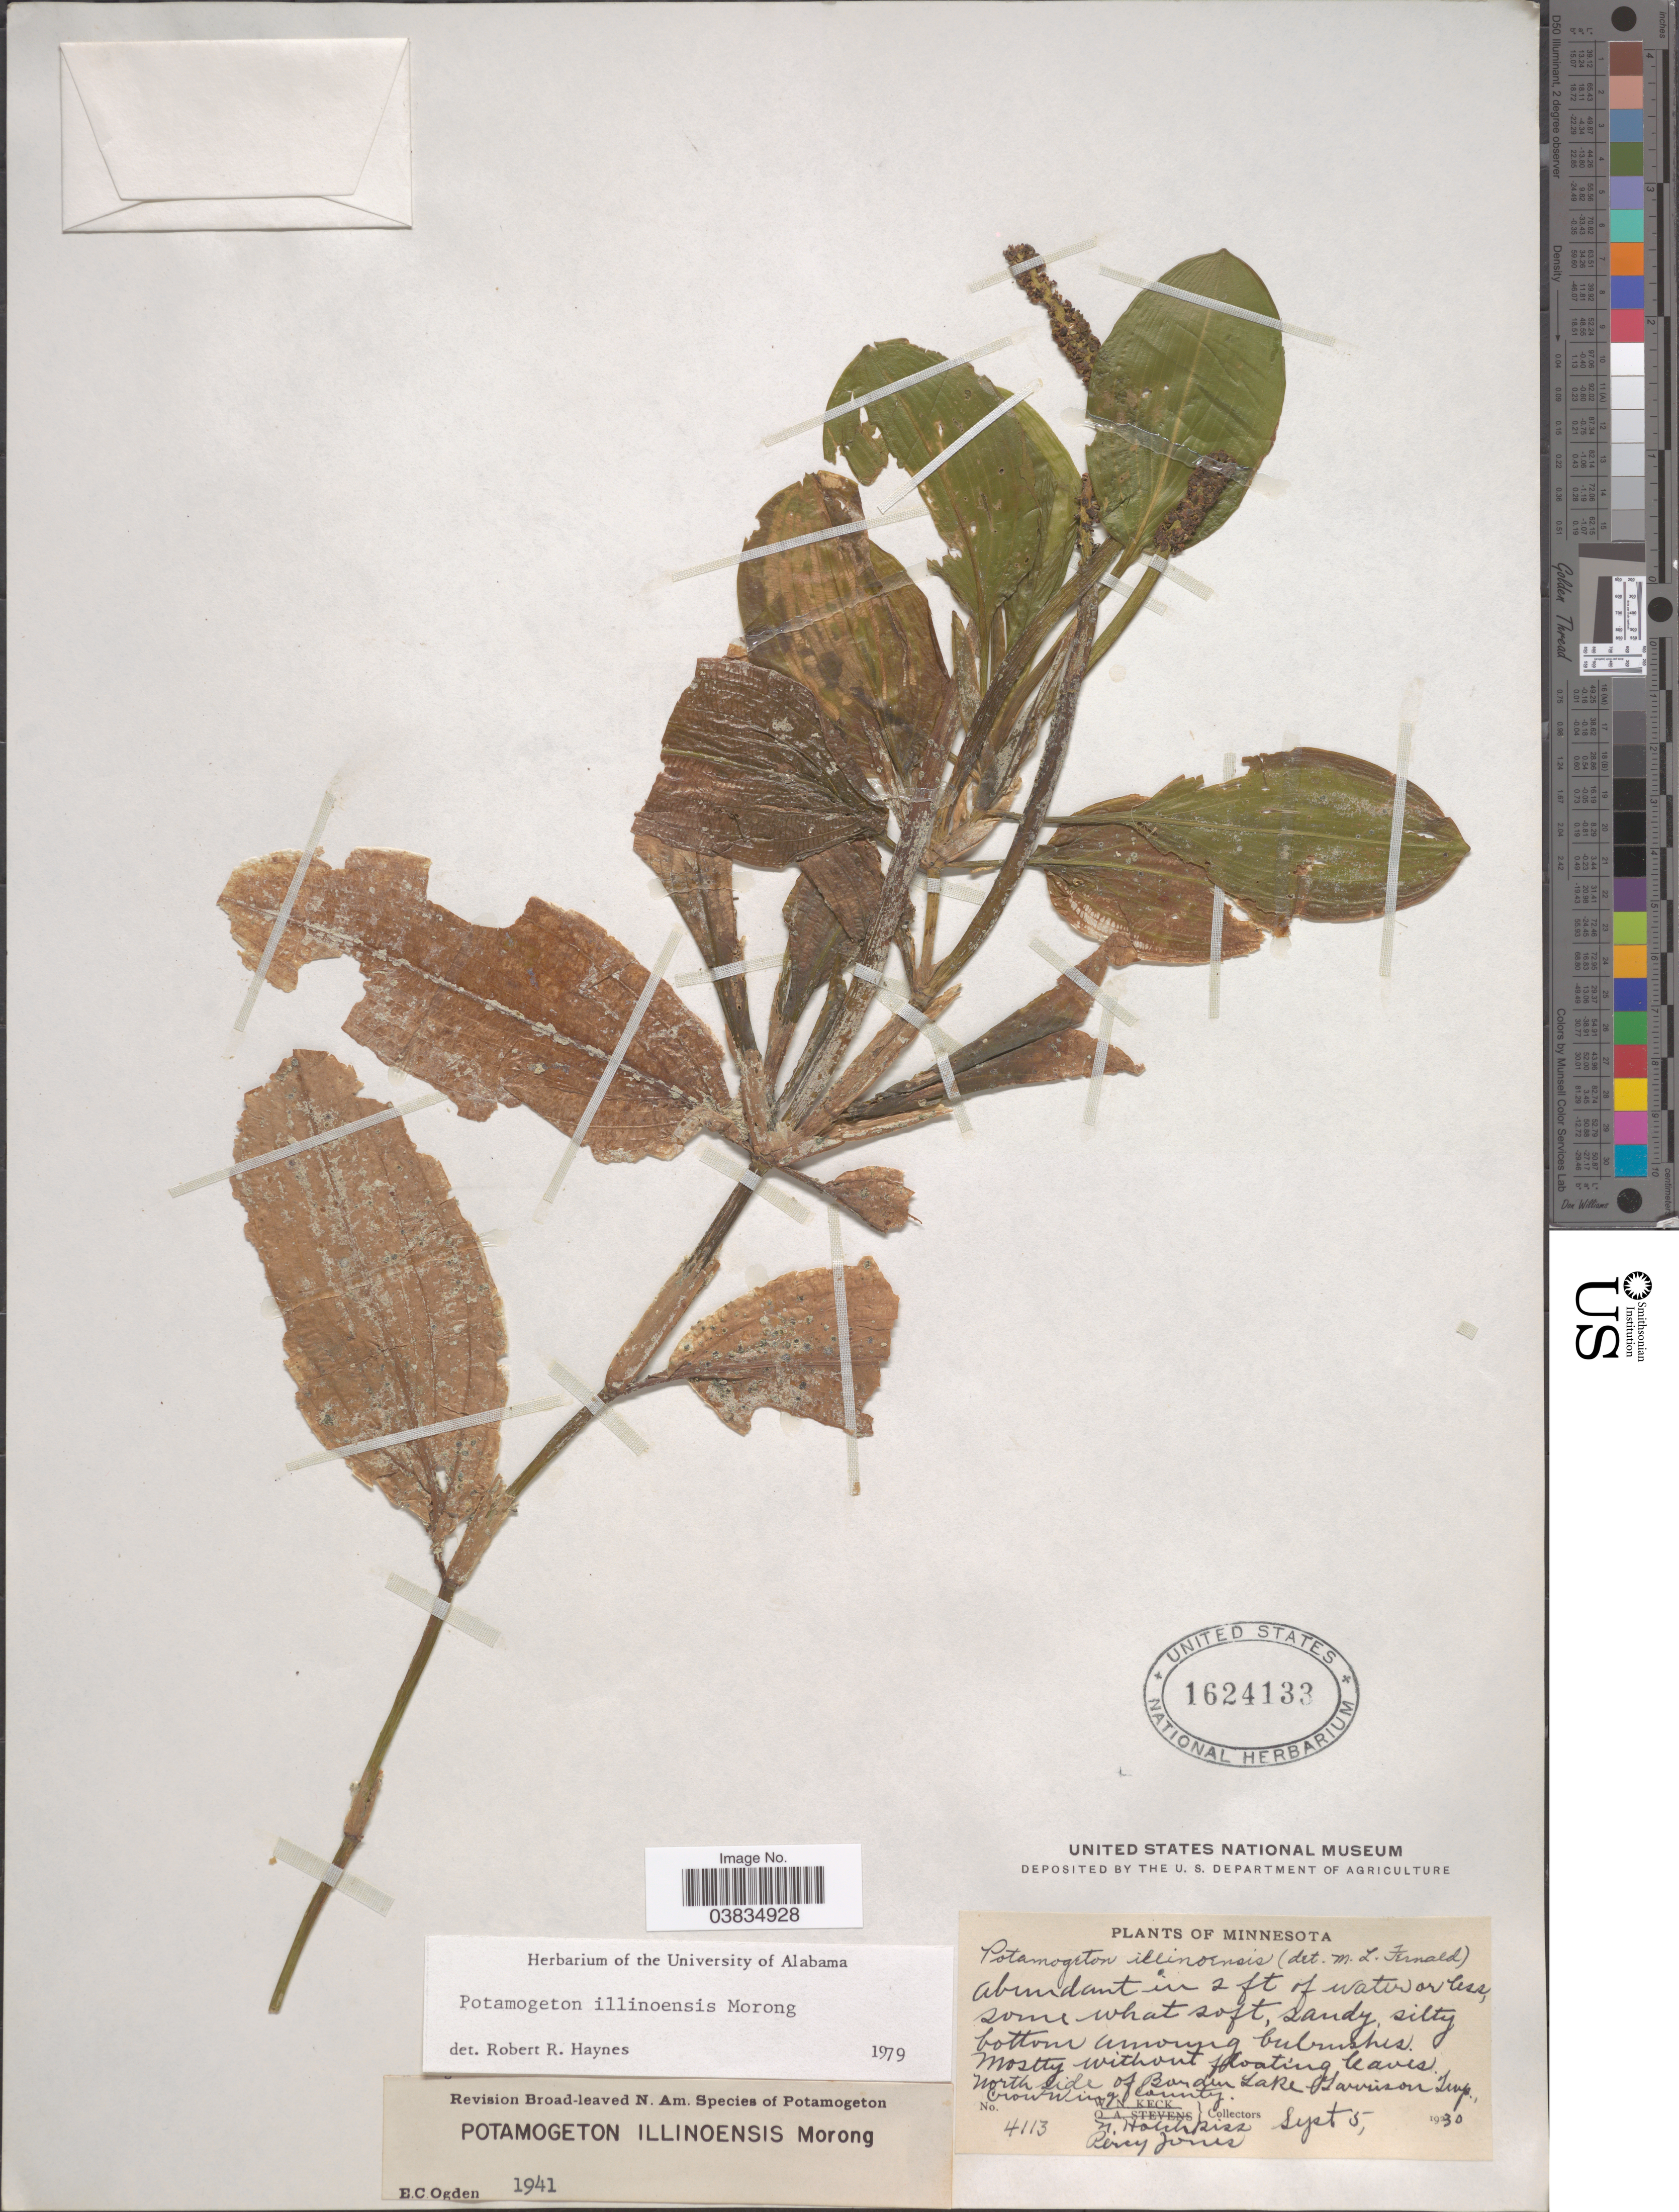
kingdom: Plantae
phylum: Tracheophyta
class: Liliopsida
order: Alismatales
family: Potamogetonaceae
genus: Potamogeton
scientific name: Potamogeton illinoensis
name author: Morong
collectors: N. Hotchkiss & P. Jones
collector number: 4113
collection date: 1930-09-05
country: United States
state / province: Minnesota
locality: Norh side of Border Lake Garrison Twp., Crow Wing County.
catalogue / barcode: US 1624133